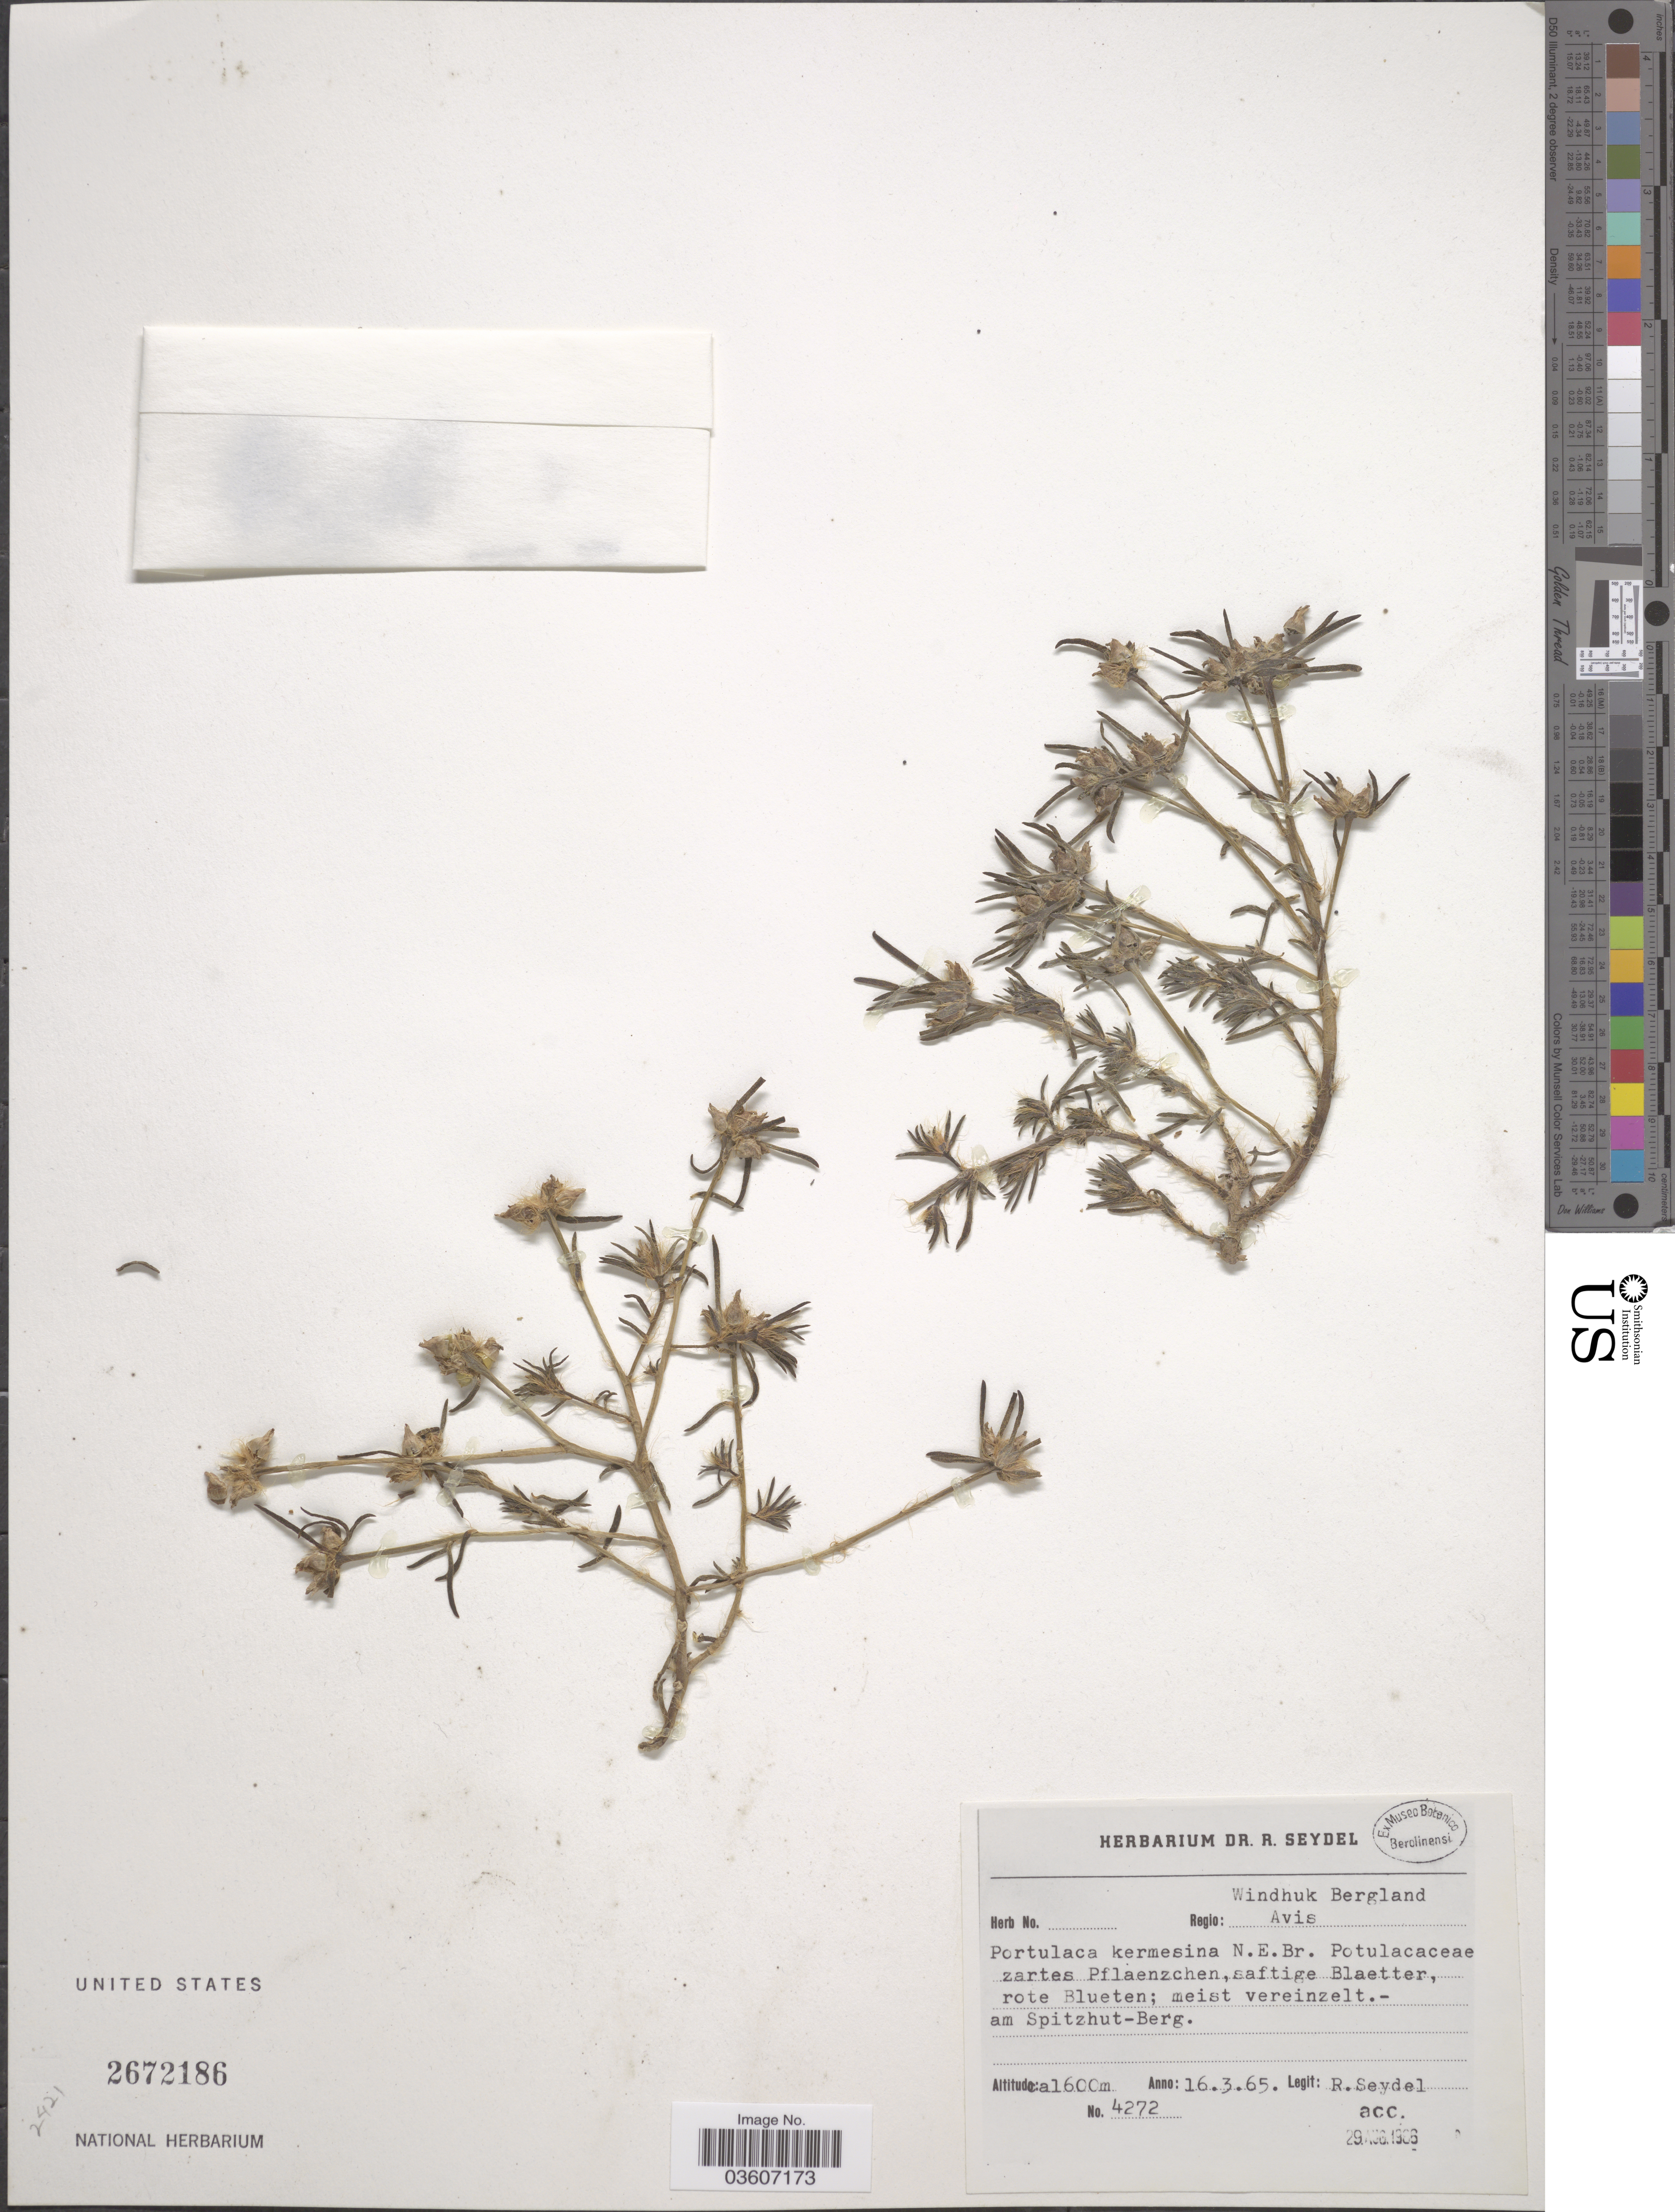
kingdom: Plantae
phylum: Tracheophyta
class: Magnoliopsida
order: Caryophyllales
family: Portulacaceae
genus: Portulaca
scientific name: Portulaca kermesina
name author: N.E. Br.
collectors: R. Seydel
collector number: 4272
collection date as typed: Transcribed d/m/y: 16/3/65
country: Namibia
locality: Regio: Windhuk Bergland. Avis. Am Spitzhut-Berg.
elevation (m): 1600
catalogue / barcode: US 2672186